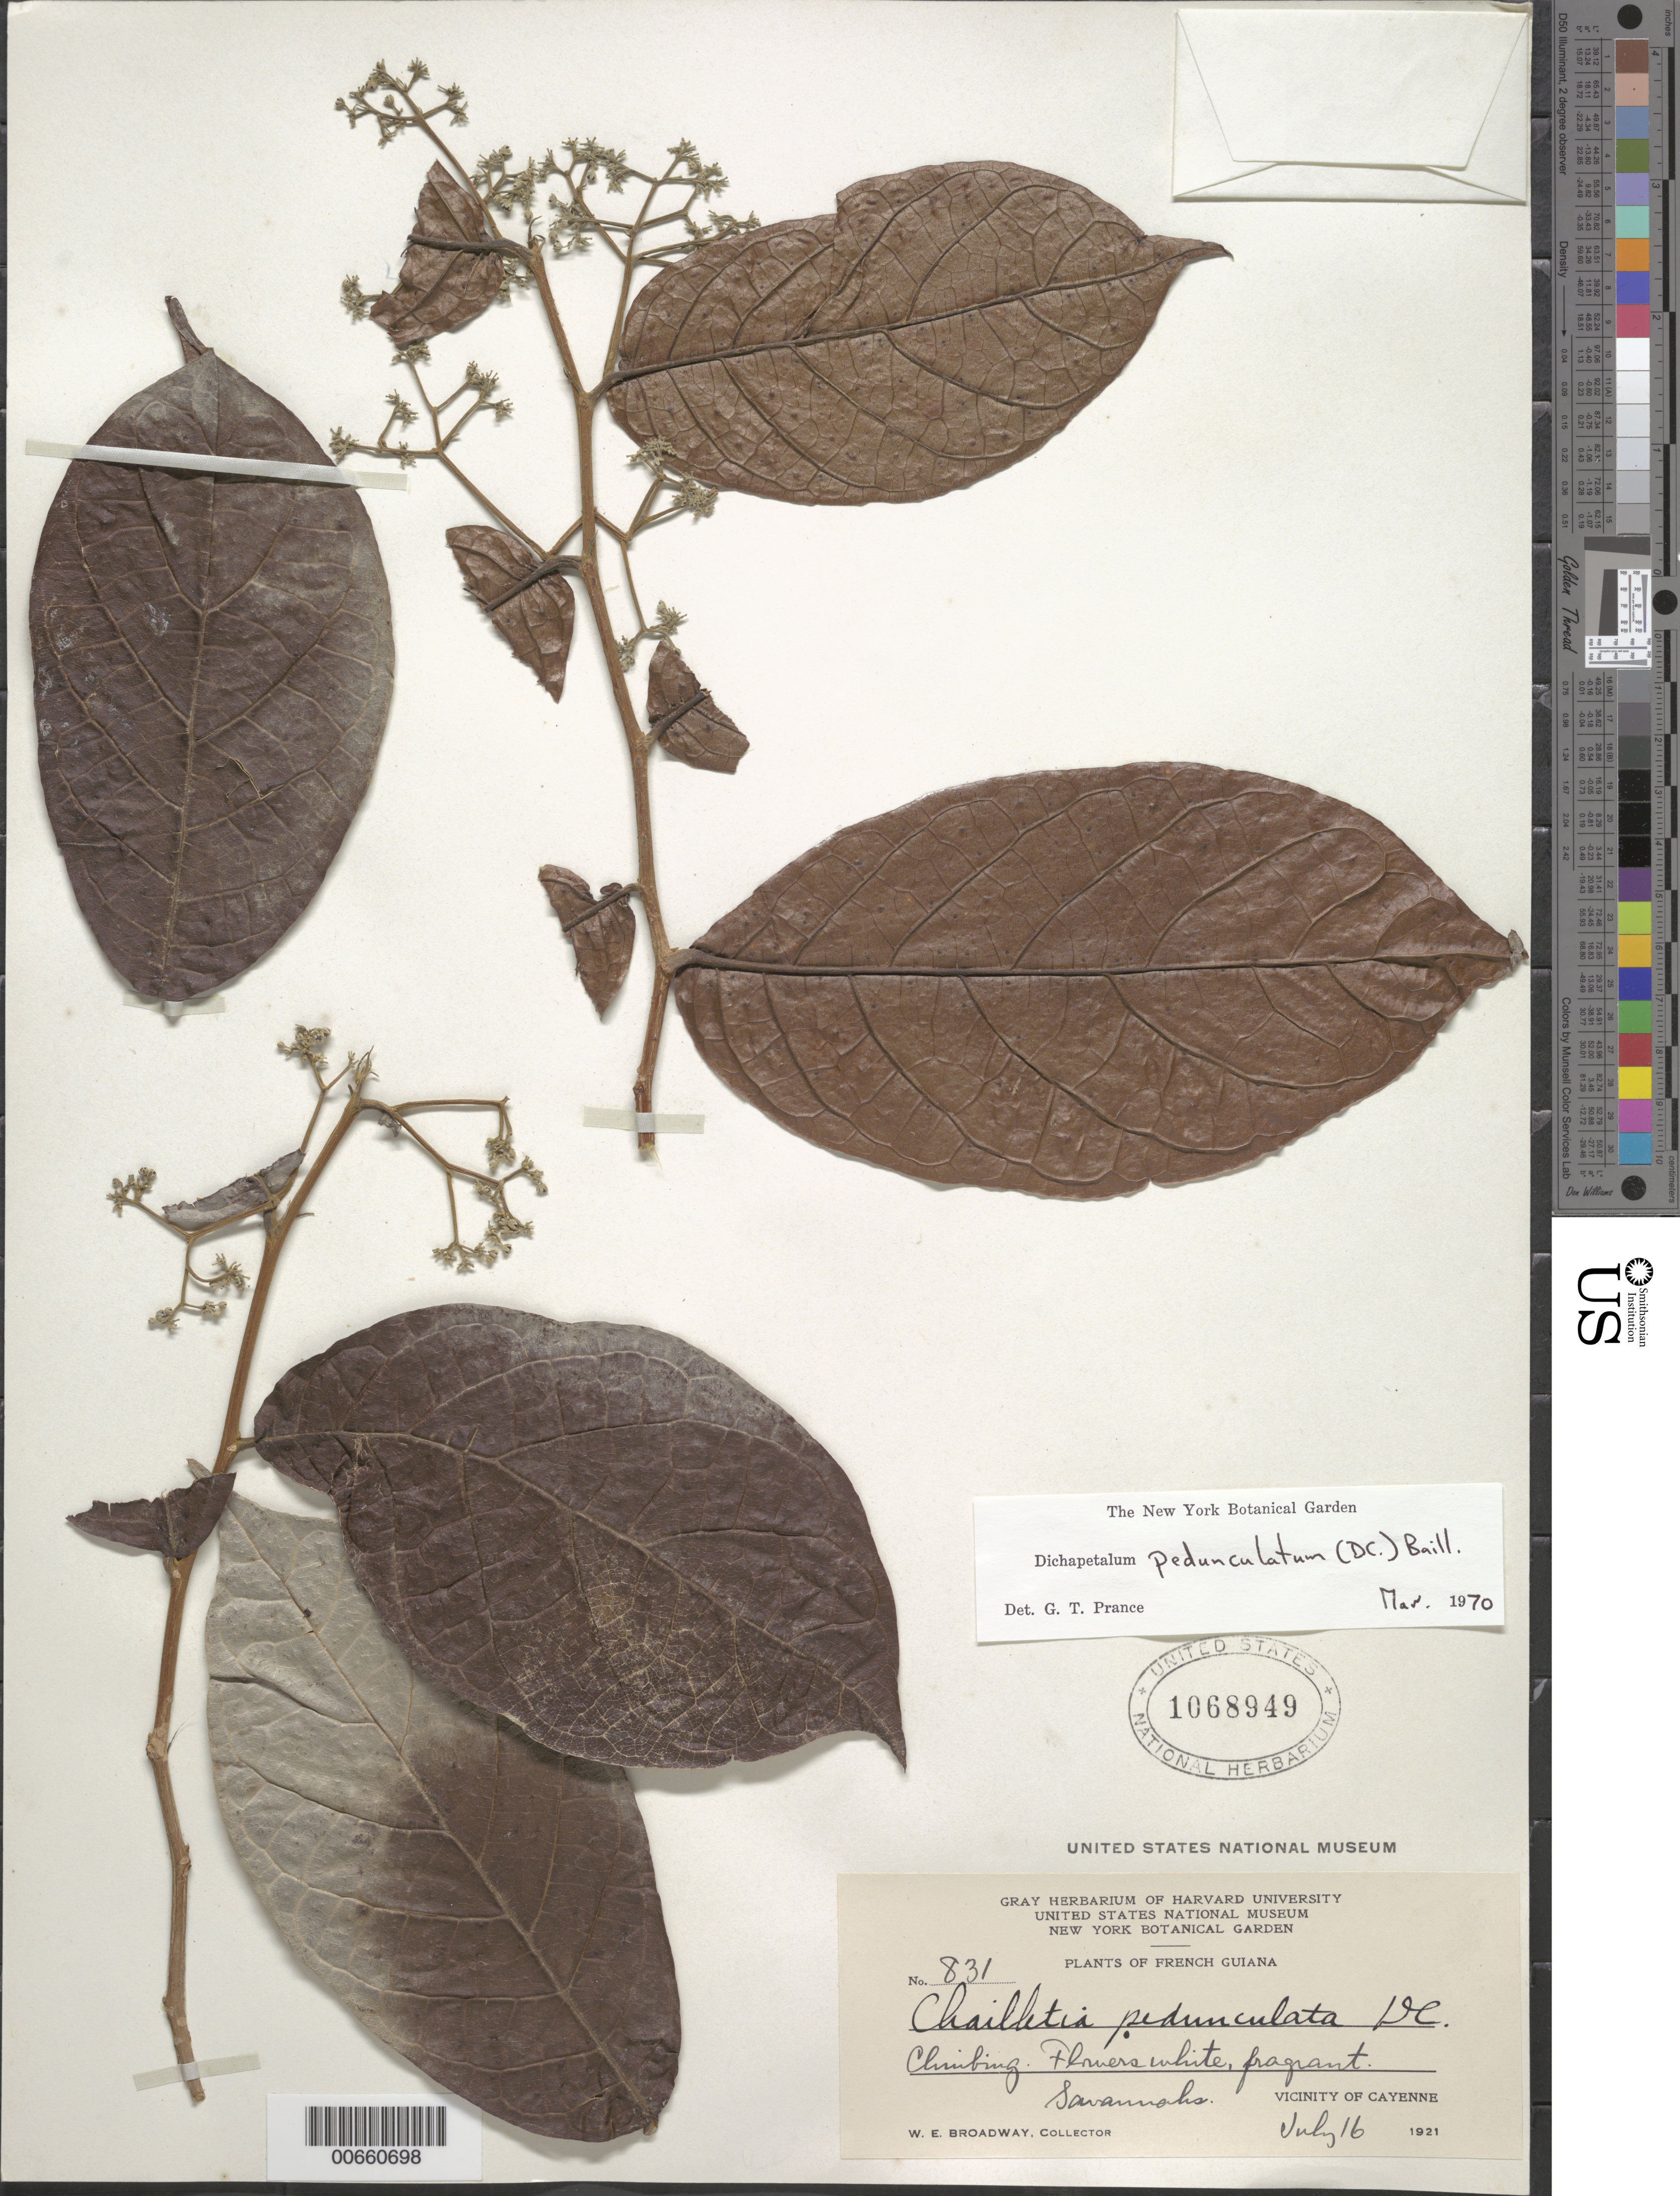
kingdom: Plantae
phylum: Tracheophyta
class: Magnoliopsida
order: Malpighiales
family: Dichapetalaceae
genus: Dichapetalum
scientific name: Dichapetalum pedunculatum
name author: (DC.) Baill.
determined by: Prance, G. T.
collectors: W. E. Broadway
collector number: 831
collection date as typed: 16-Jul-21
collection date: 1921-07-16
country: French Guiana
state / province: Cayenne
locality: Cayenne, vic.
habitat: Savanna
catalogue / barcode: US 1068949